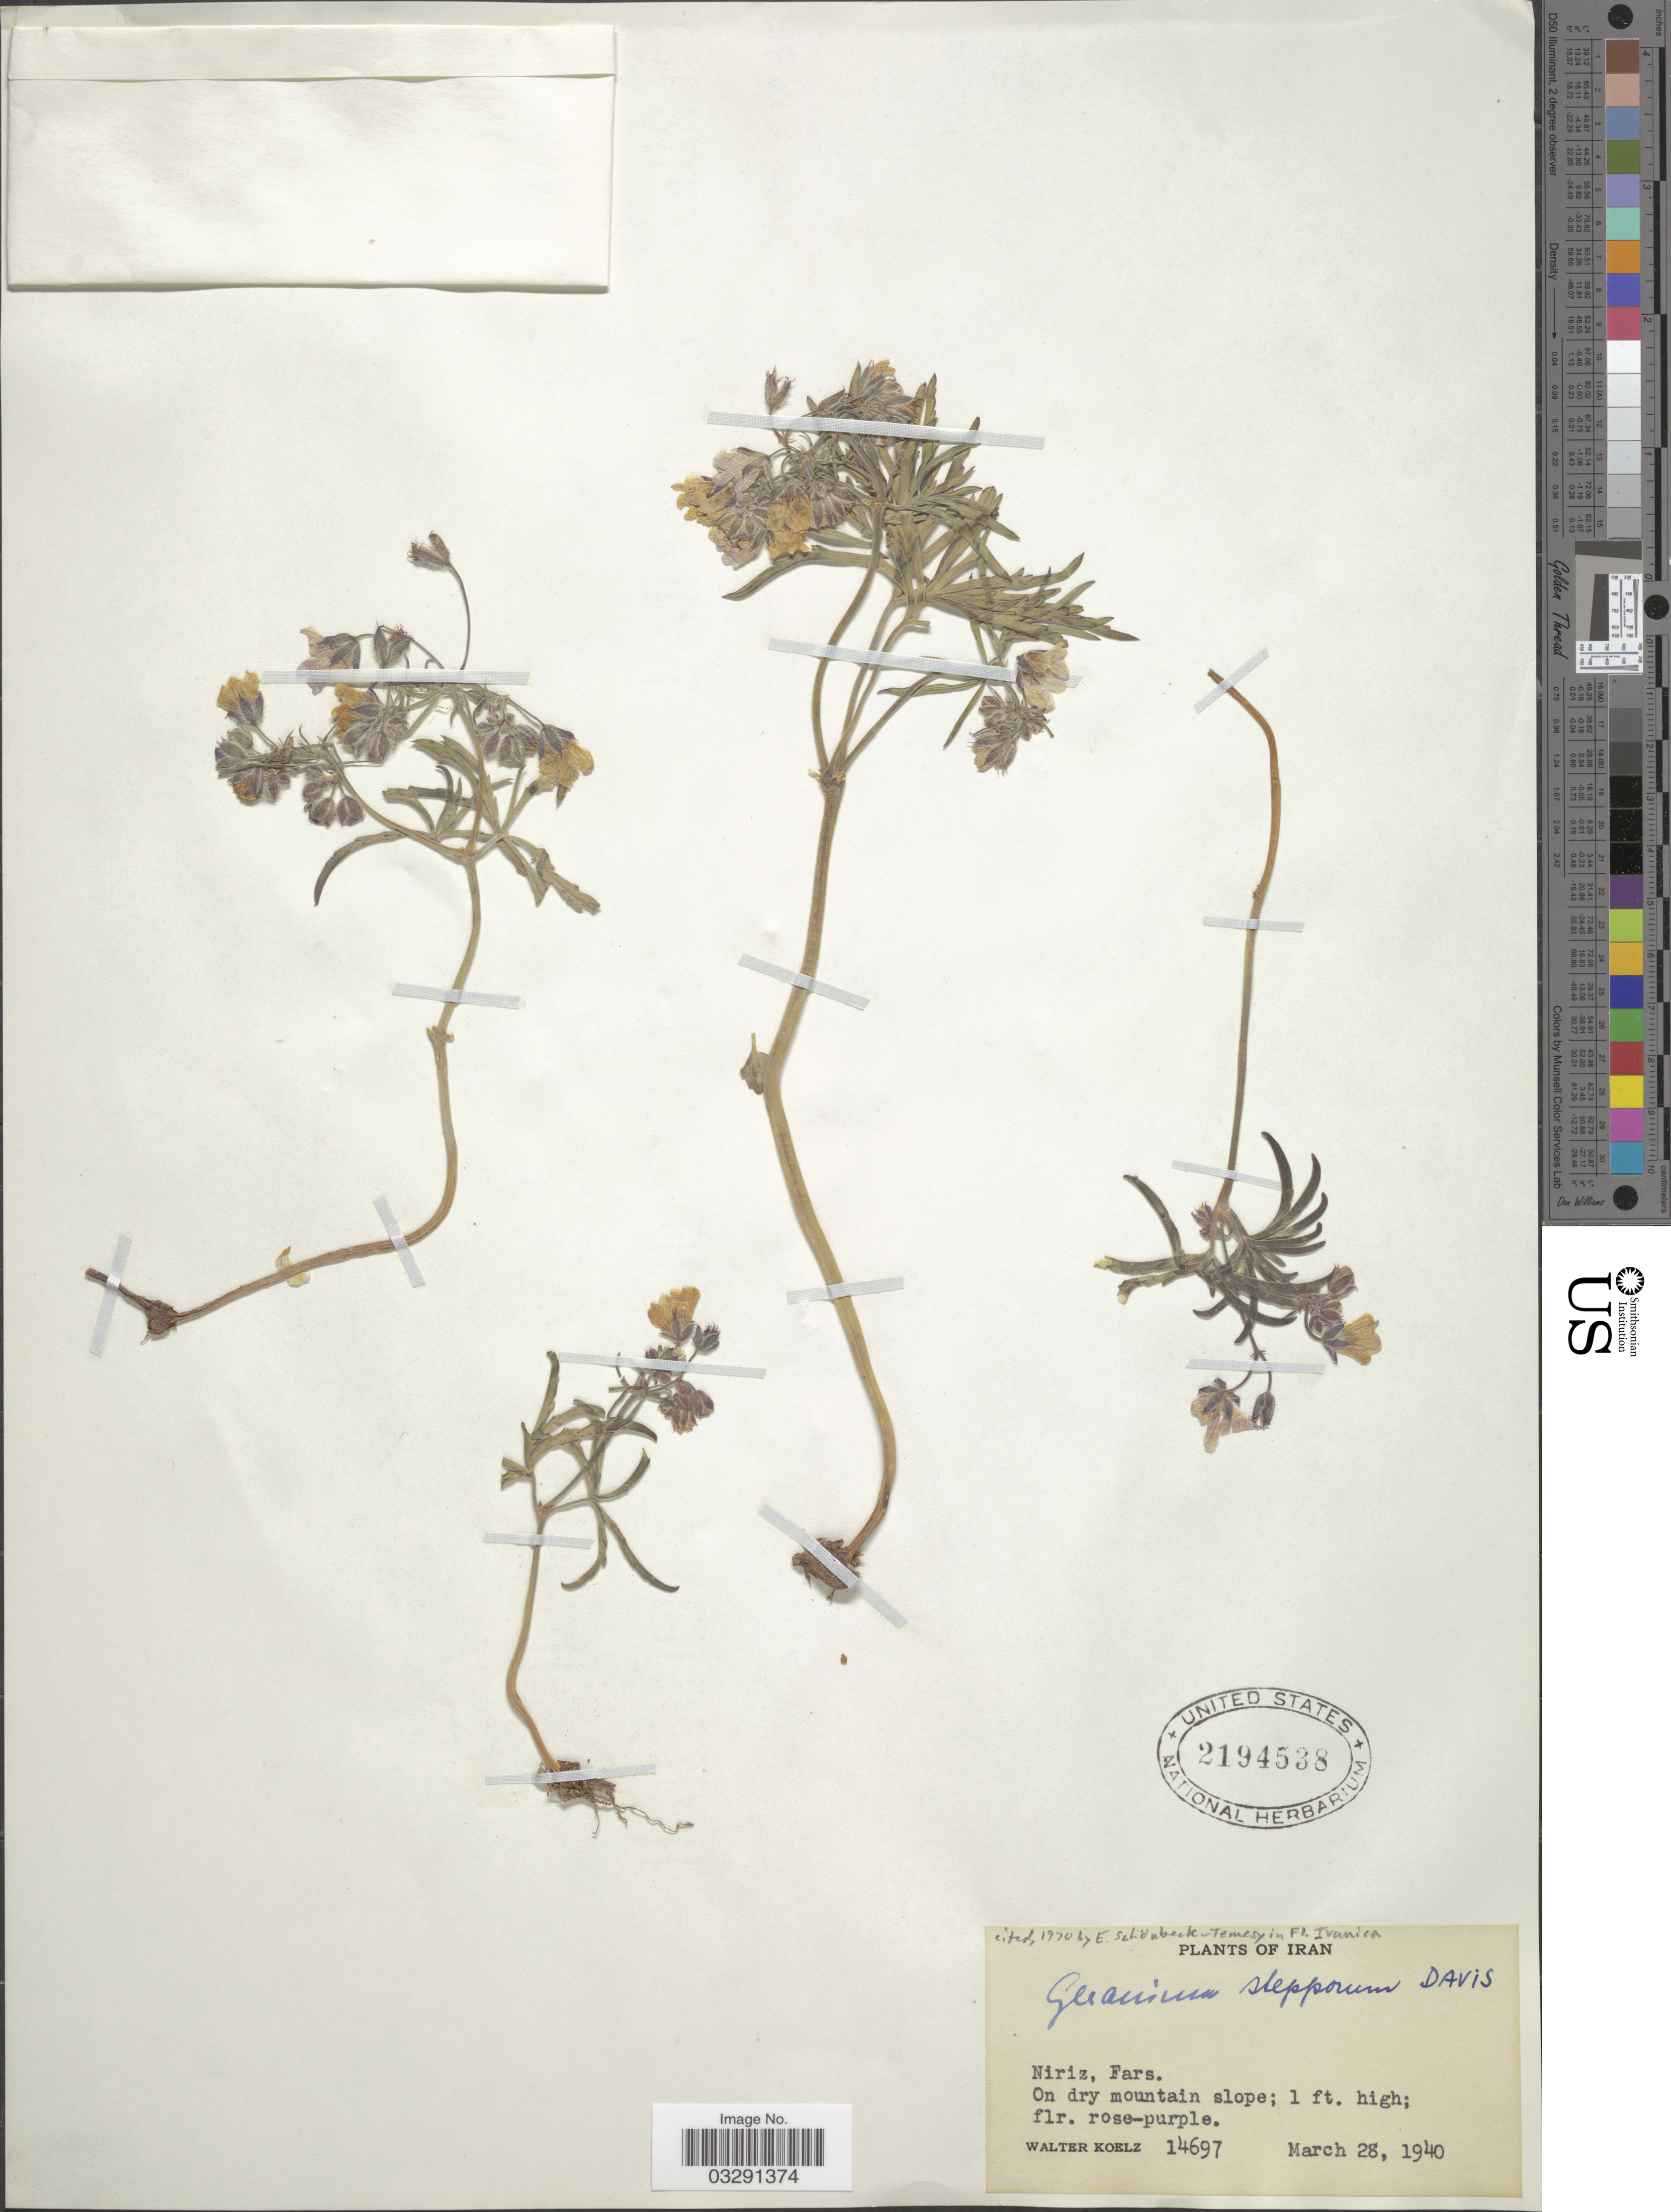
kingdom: Plantae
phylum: Tracheophyta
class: Magnoliopsida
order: Geraniales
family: Geraniaceae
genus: Geranium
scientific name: Geranium stepporum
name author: Davis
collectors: W. N. Koelz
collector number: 14697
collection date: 1940-03-28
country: Iran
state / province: Fars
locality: Niriz, Fars.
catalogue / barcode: US 2194538